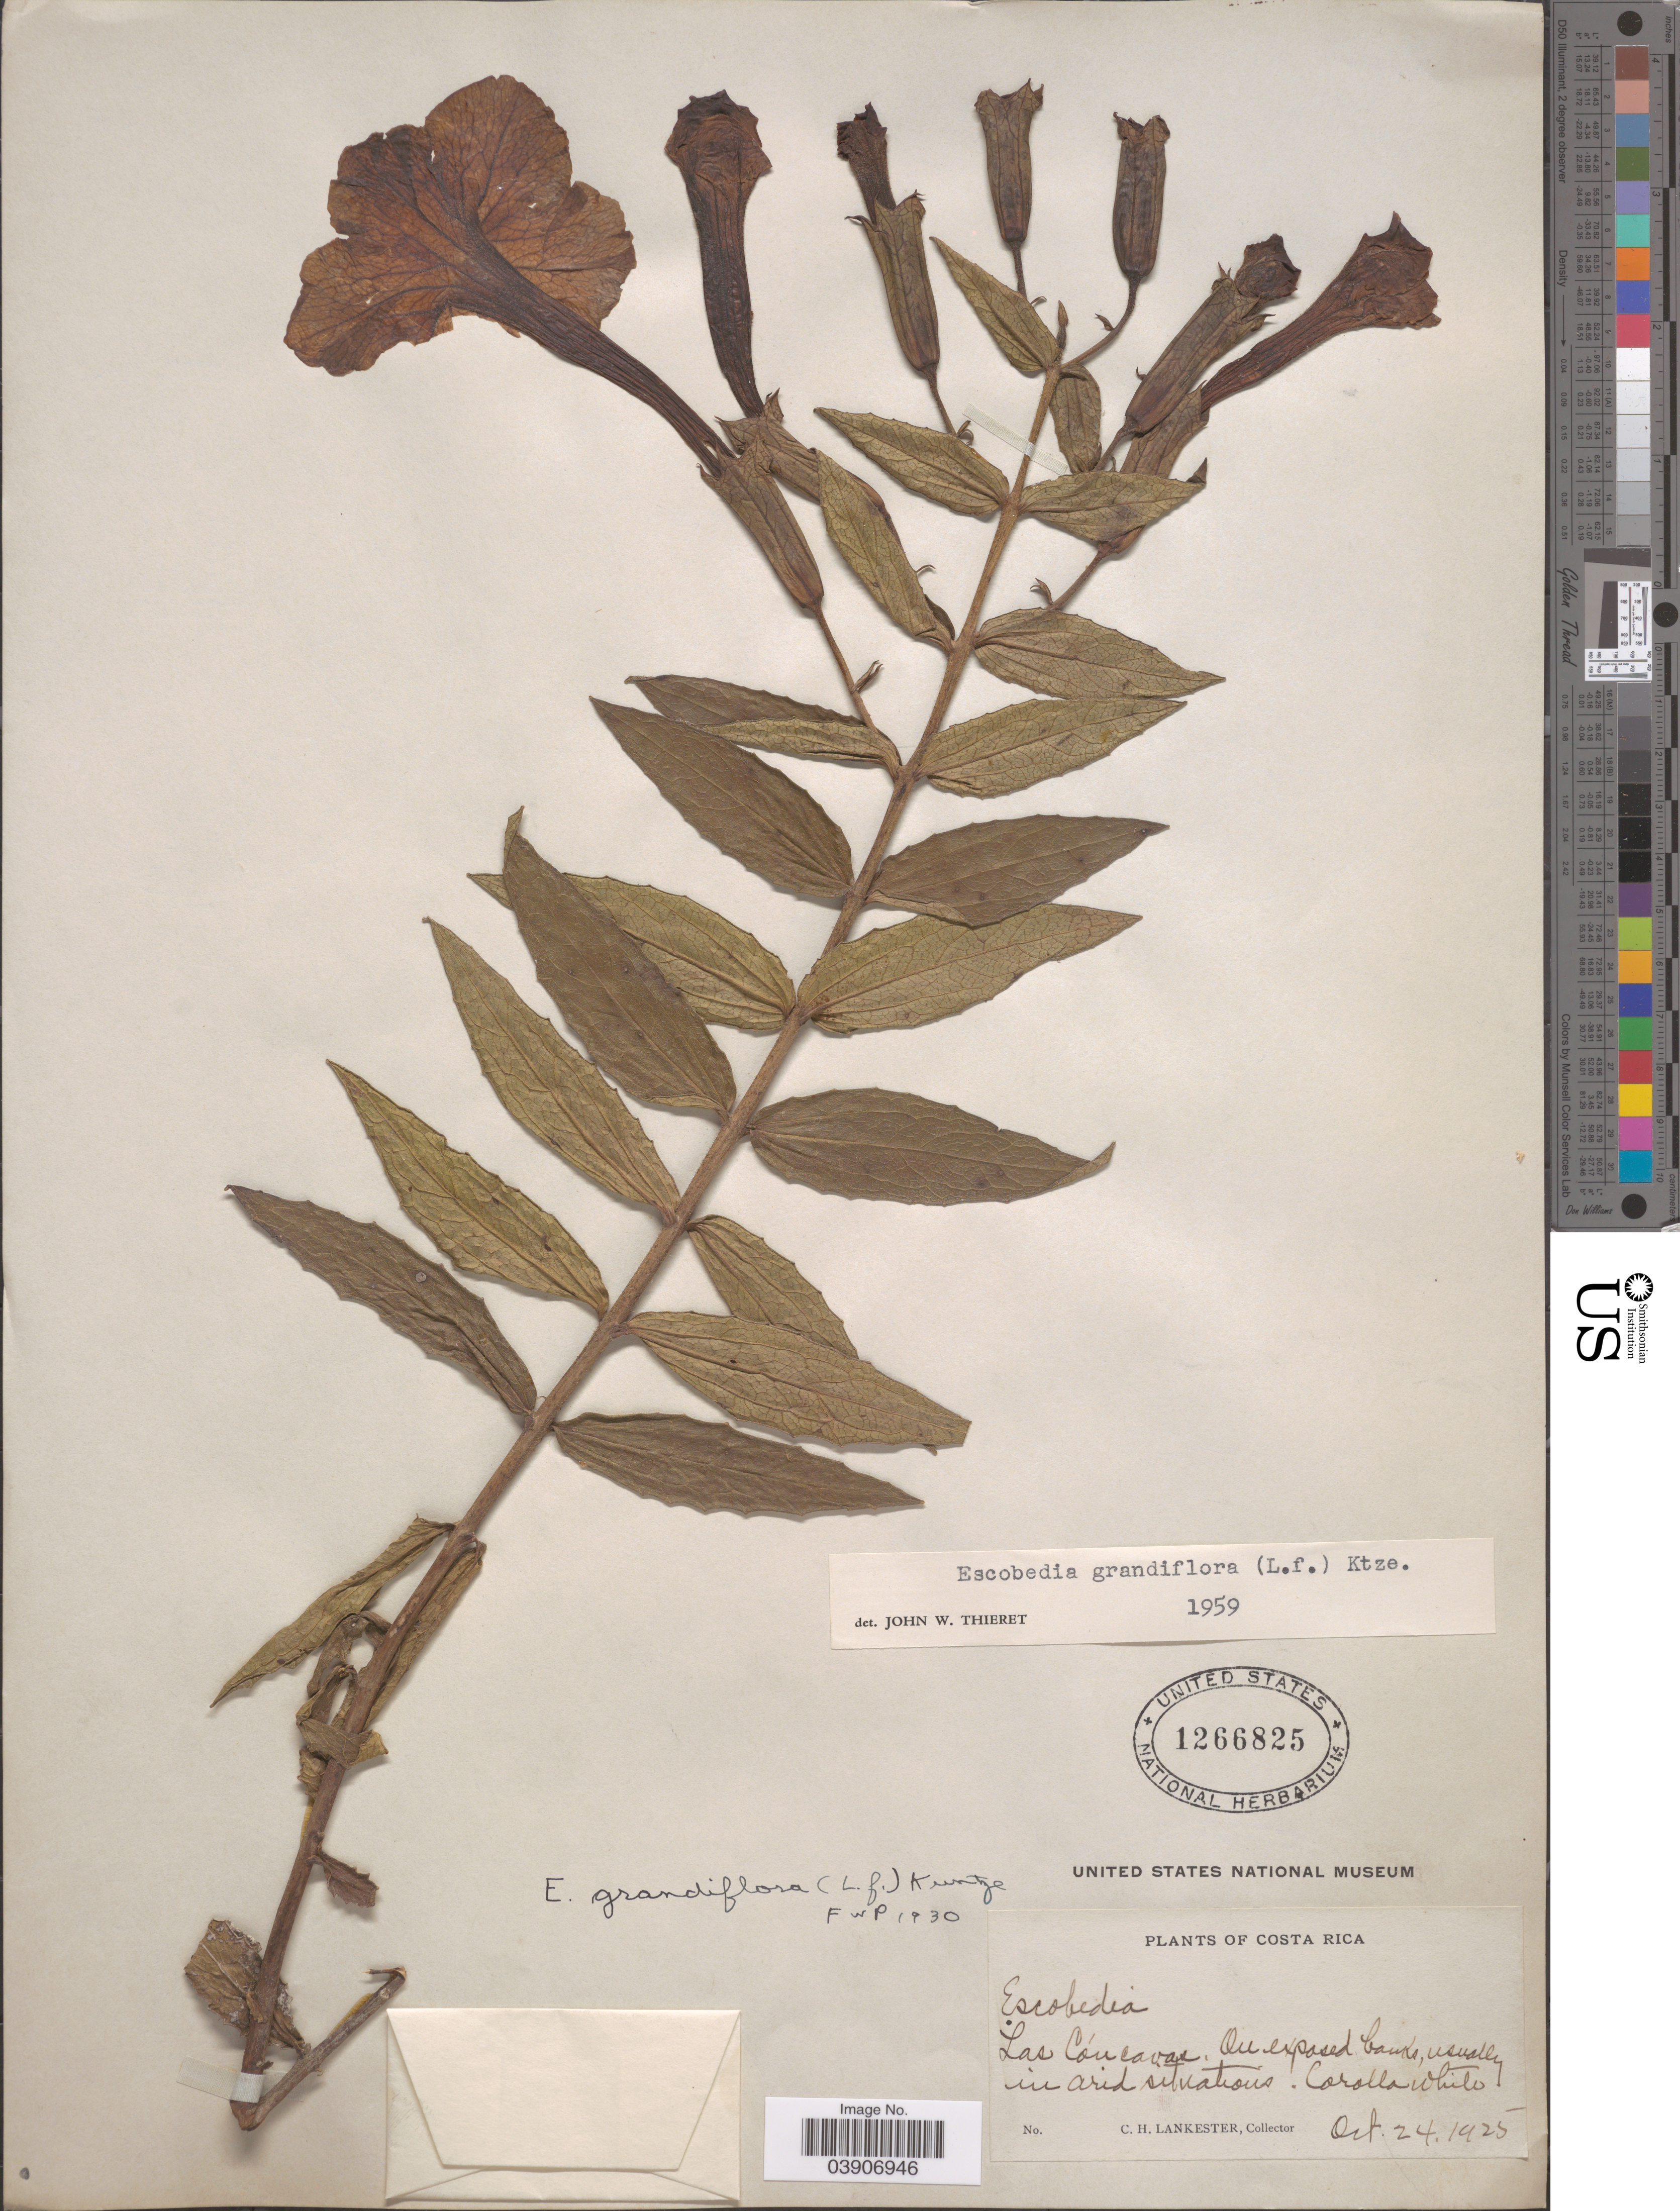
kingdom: Plantae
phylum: Tracheophyta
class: Magnoliopsida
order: Lamiales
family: Orobanchaceae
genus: Escobedia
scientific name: Escobedia grandiflora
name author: (L. f.) Kuntze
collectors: C. H. Lankester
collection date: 1925-10-24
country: Costa Rica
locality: Las Cóncavas. On exposed banks, usually in arid situations.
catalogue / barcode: US 1266825